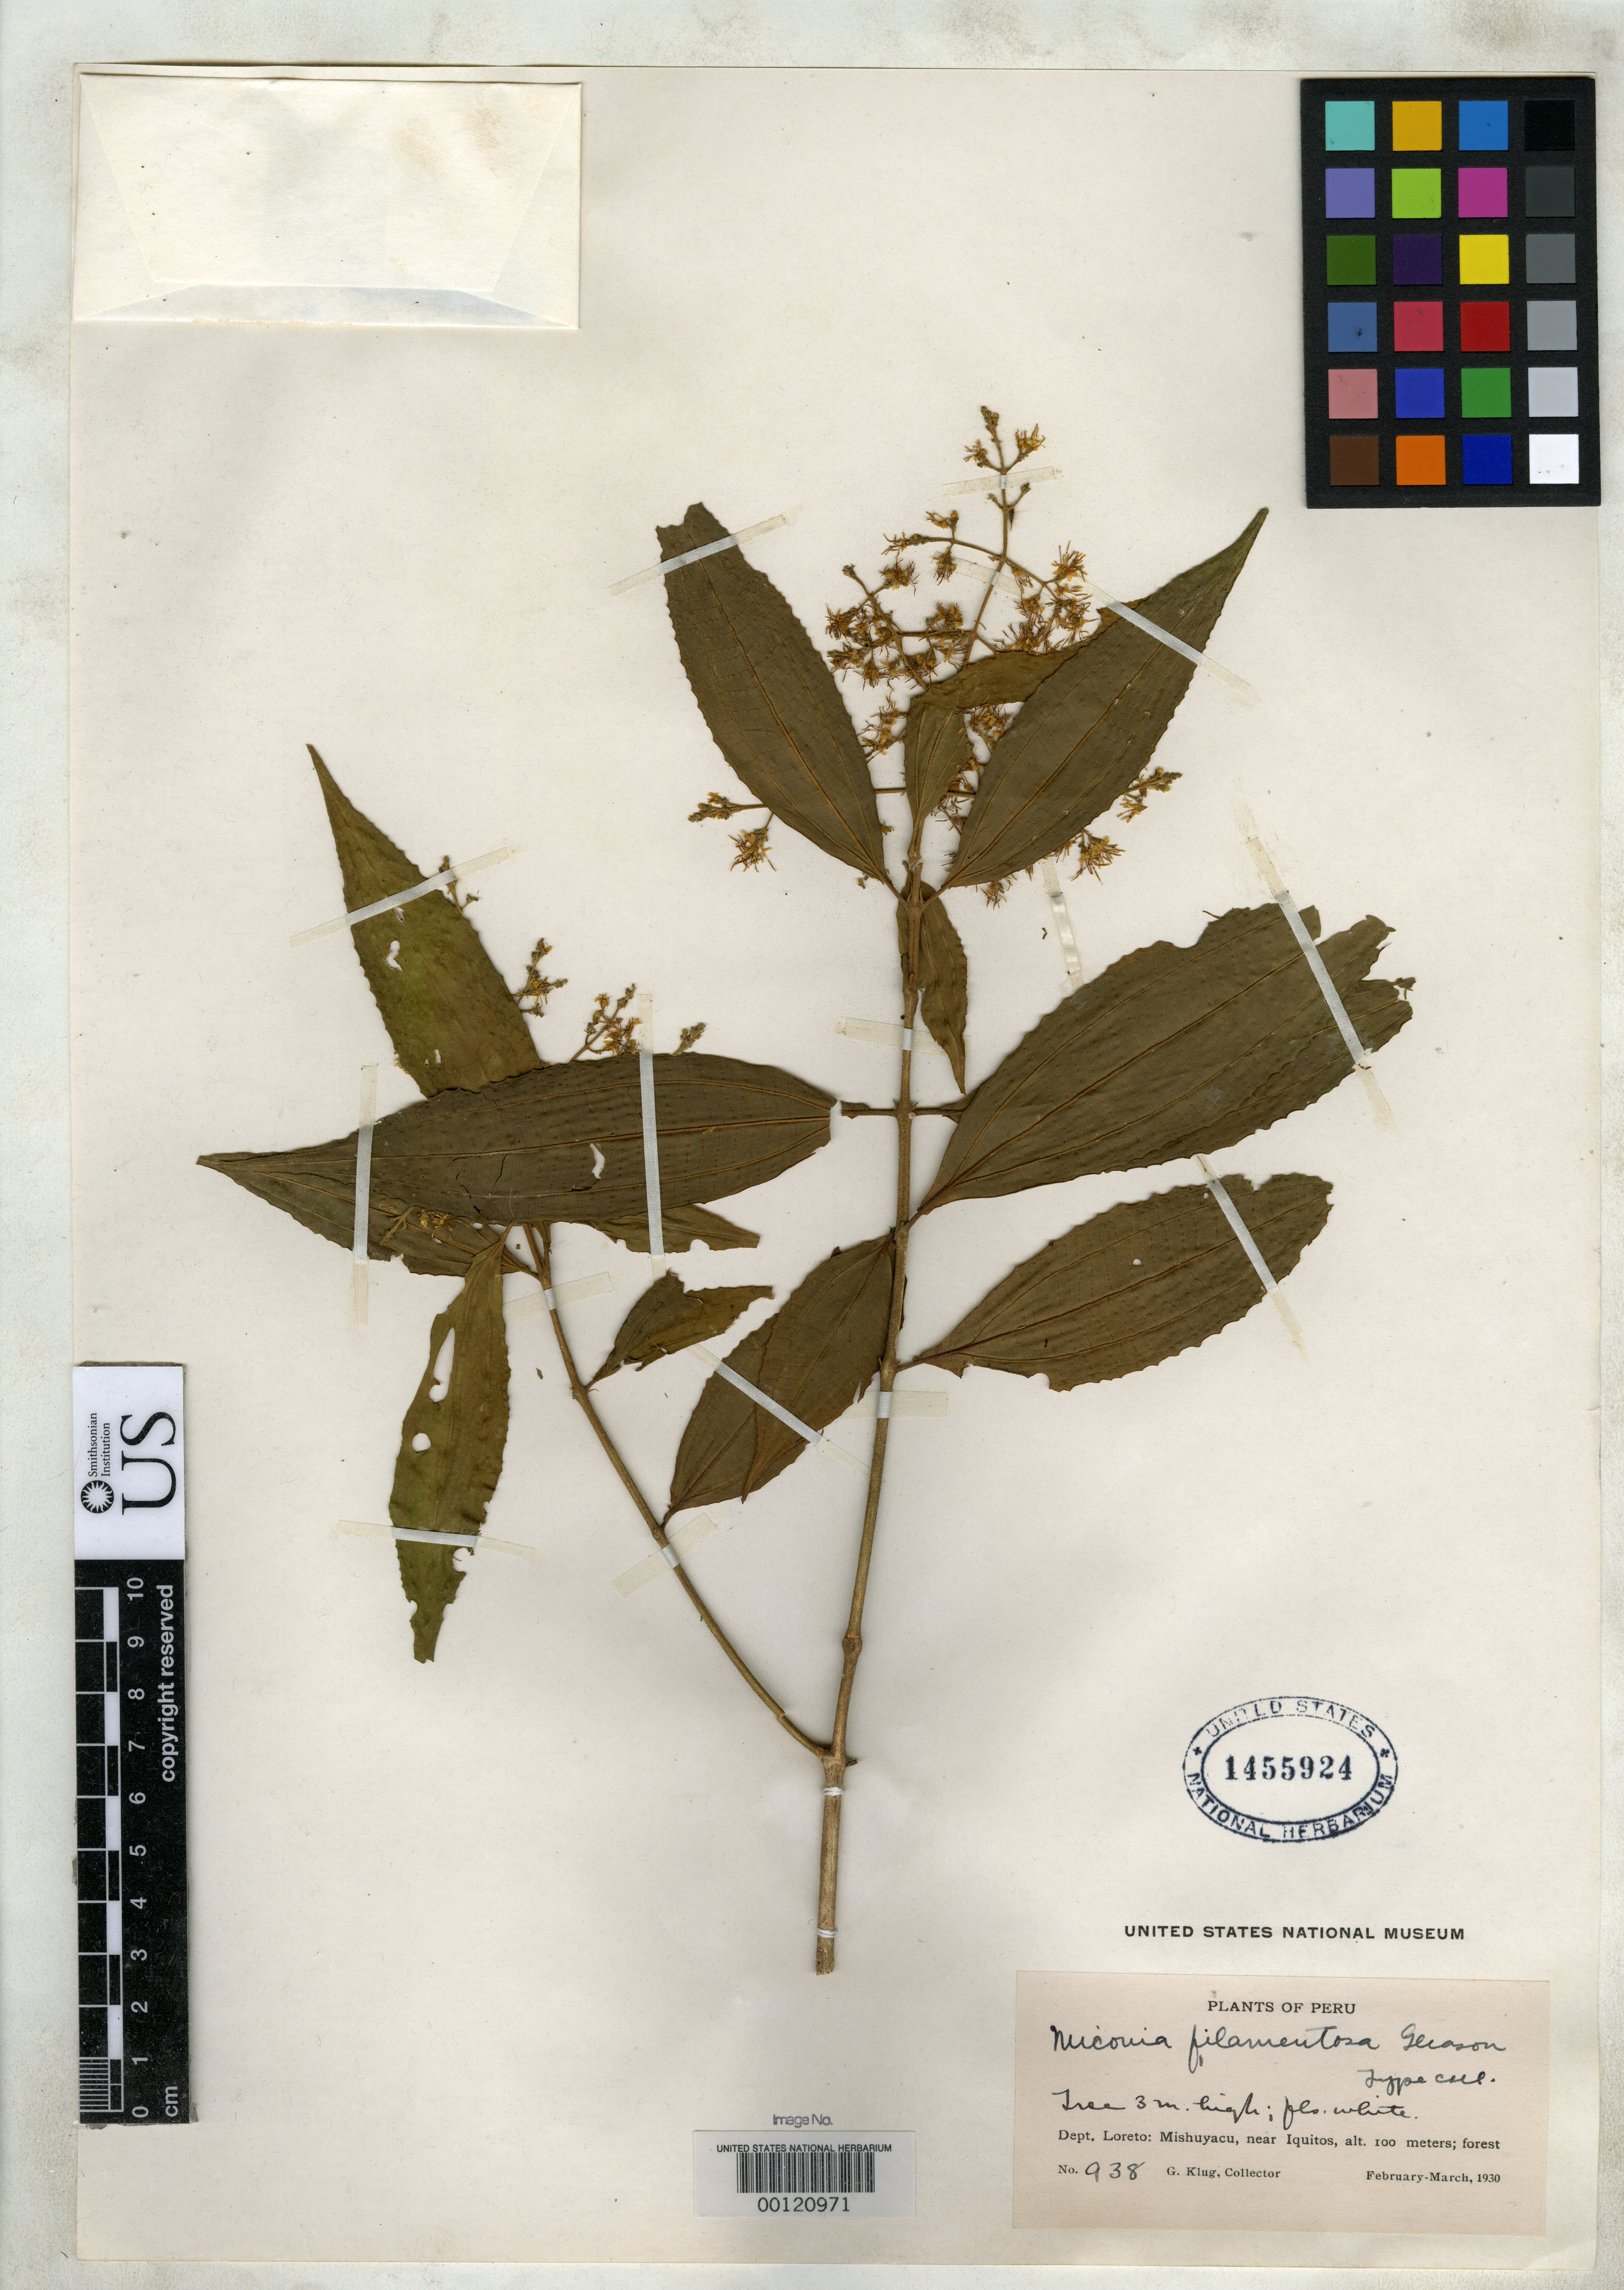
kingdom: Plantae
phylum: Tracheophyta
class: Magnoliopsida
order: Myrtales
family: Melastomataceae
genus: Miconia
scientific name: Miconia filamentosa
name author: Gleason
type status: Isotype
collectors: G. Klug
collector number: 938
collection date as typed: Feb 1930 to -- Mar 1930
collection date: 1930-02/1930-03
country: Peru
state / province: Loreto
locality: Mishuyacu, near Iquitos.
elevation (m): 100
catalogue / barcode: US 1455924